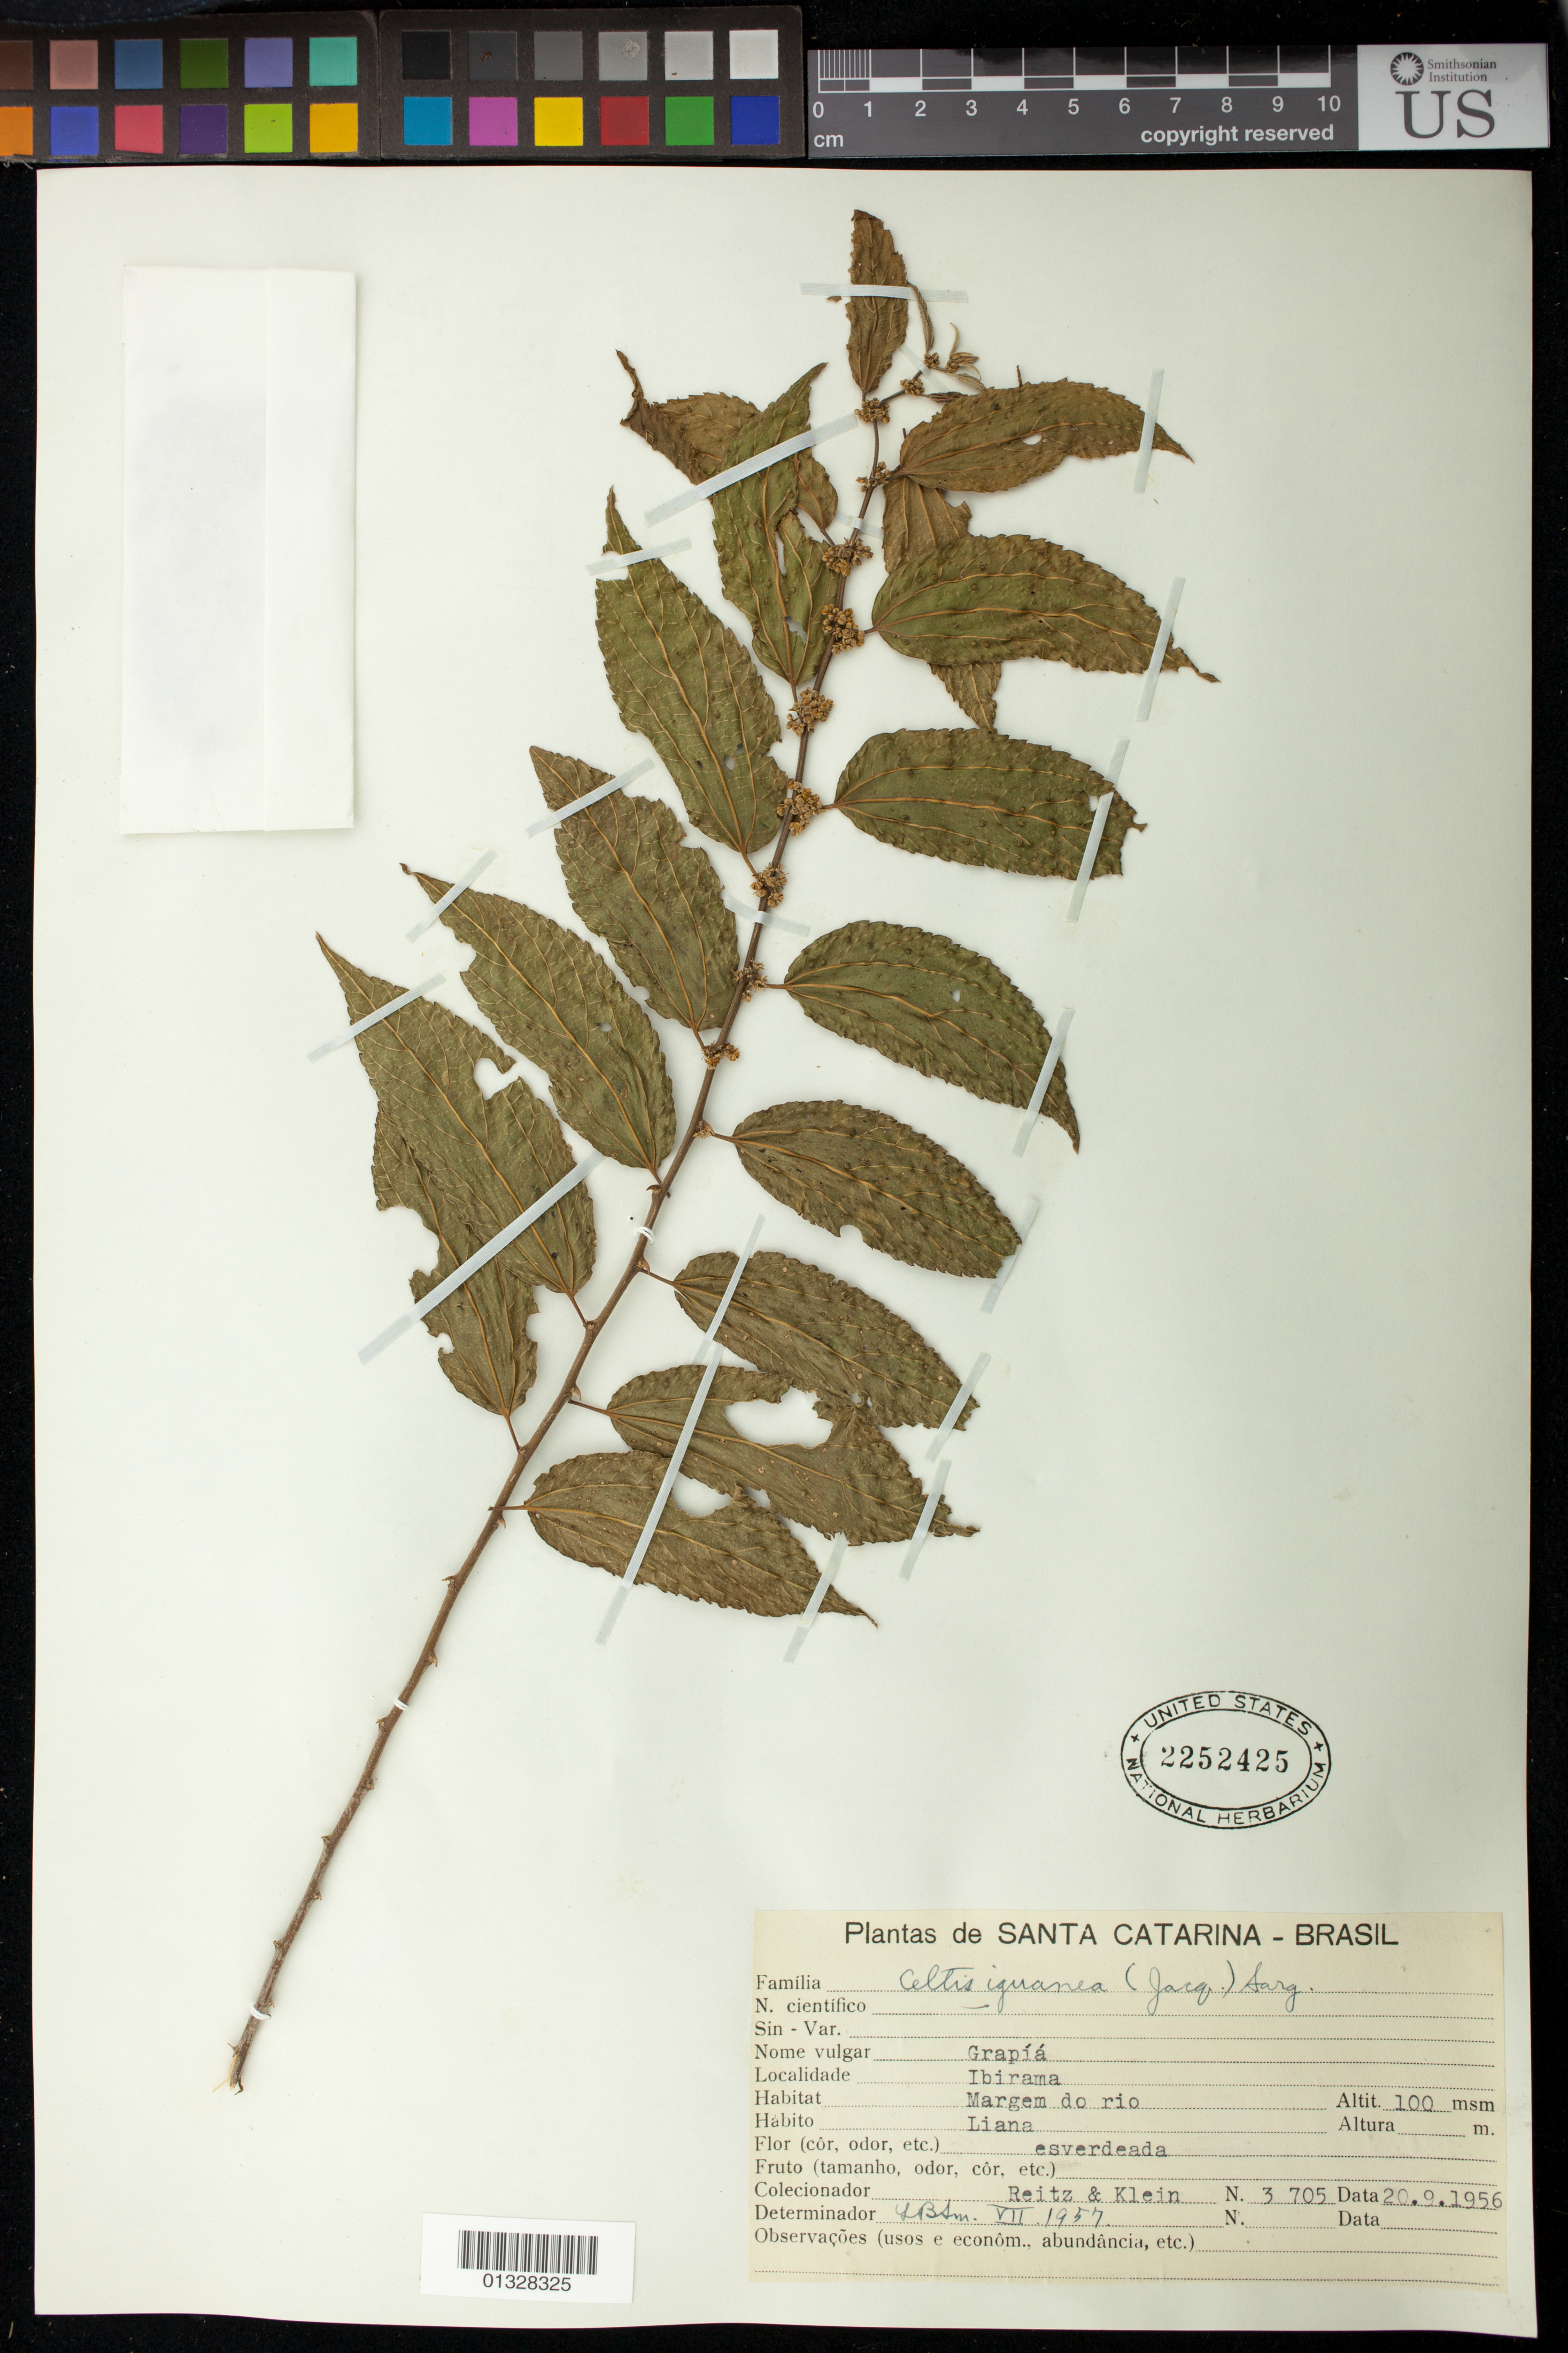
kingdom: Plantae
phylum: Tracheophyta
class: Magnoliopsida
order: Rosales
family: Cannabaceae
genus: Celtis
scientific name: Celtis iguanaea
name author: (Jacq.) Sarg.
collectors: R. Reitz & R. M. Klein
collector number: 3705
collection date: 1956-09-20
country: Brazil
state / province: Santa Catarina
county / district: Ibirama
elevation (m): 100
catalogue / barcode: US 2252425